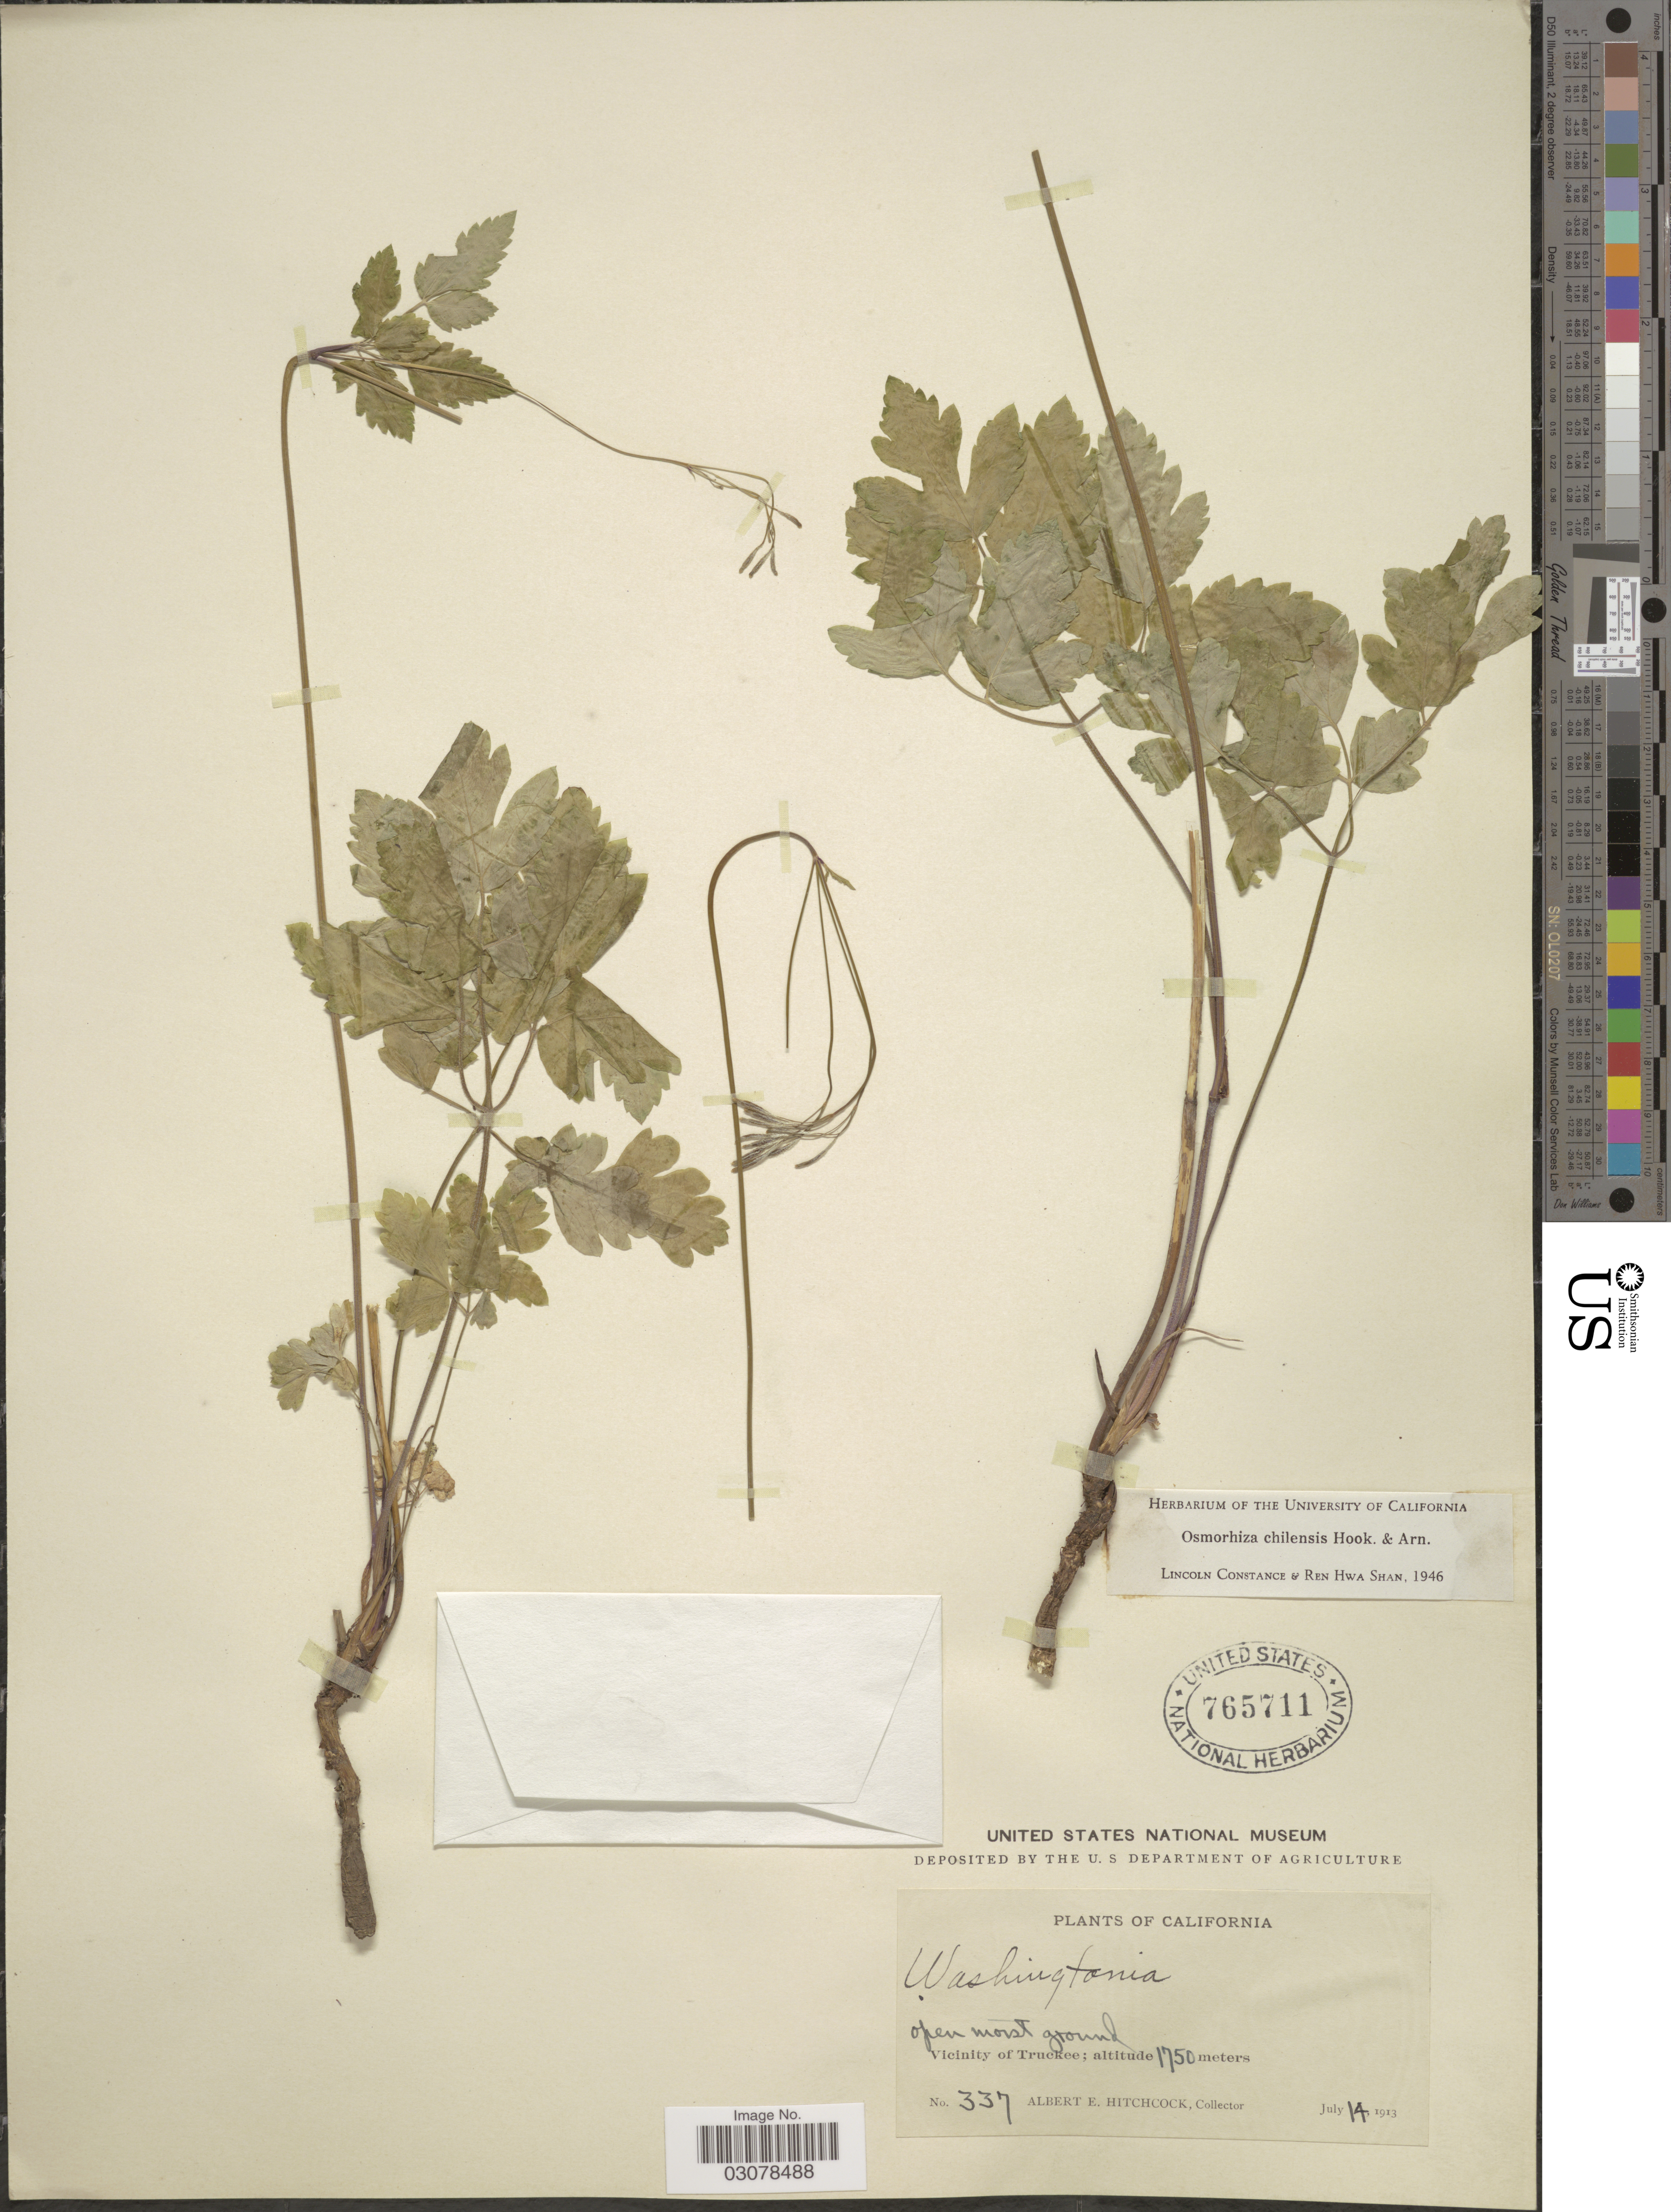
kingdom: Plantae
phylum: Tracheophyta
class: Magnoliopsida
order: Apiales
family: Apiaceae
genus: Osmorhiza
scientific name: Osmorhiza chilensis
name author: Hook. & Arn.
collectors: A. Hitchcock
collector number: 337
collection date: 1913-07-14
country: United States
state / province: California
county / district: Nevada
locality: Vicinity of Truckee.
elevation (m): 1750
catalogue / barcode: US 765711